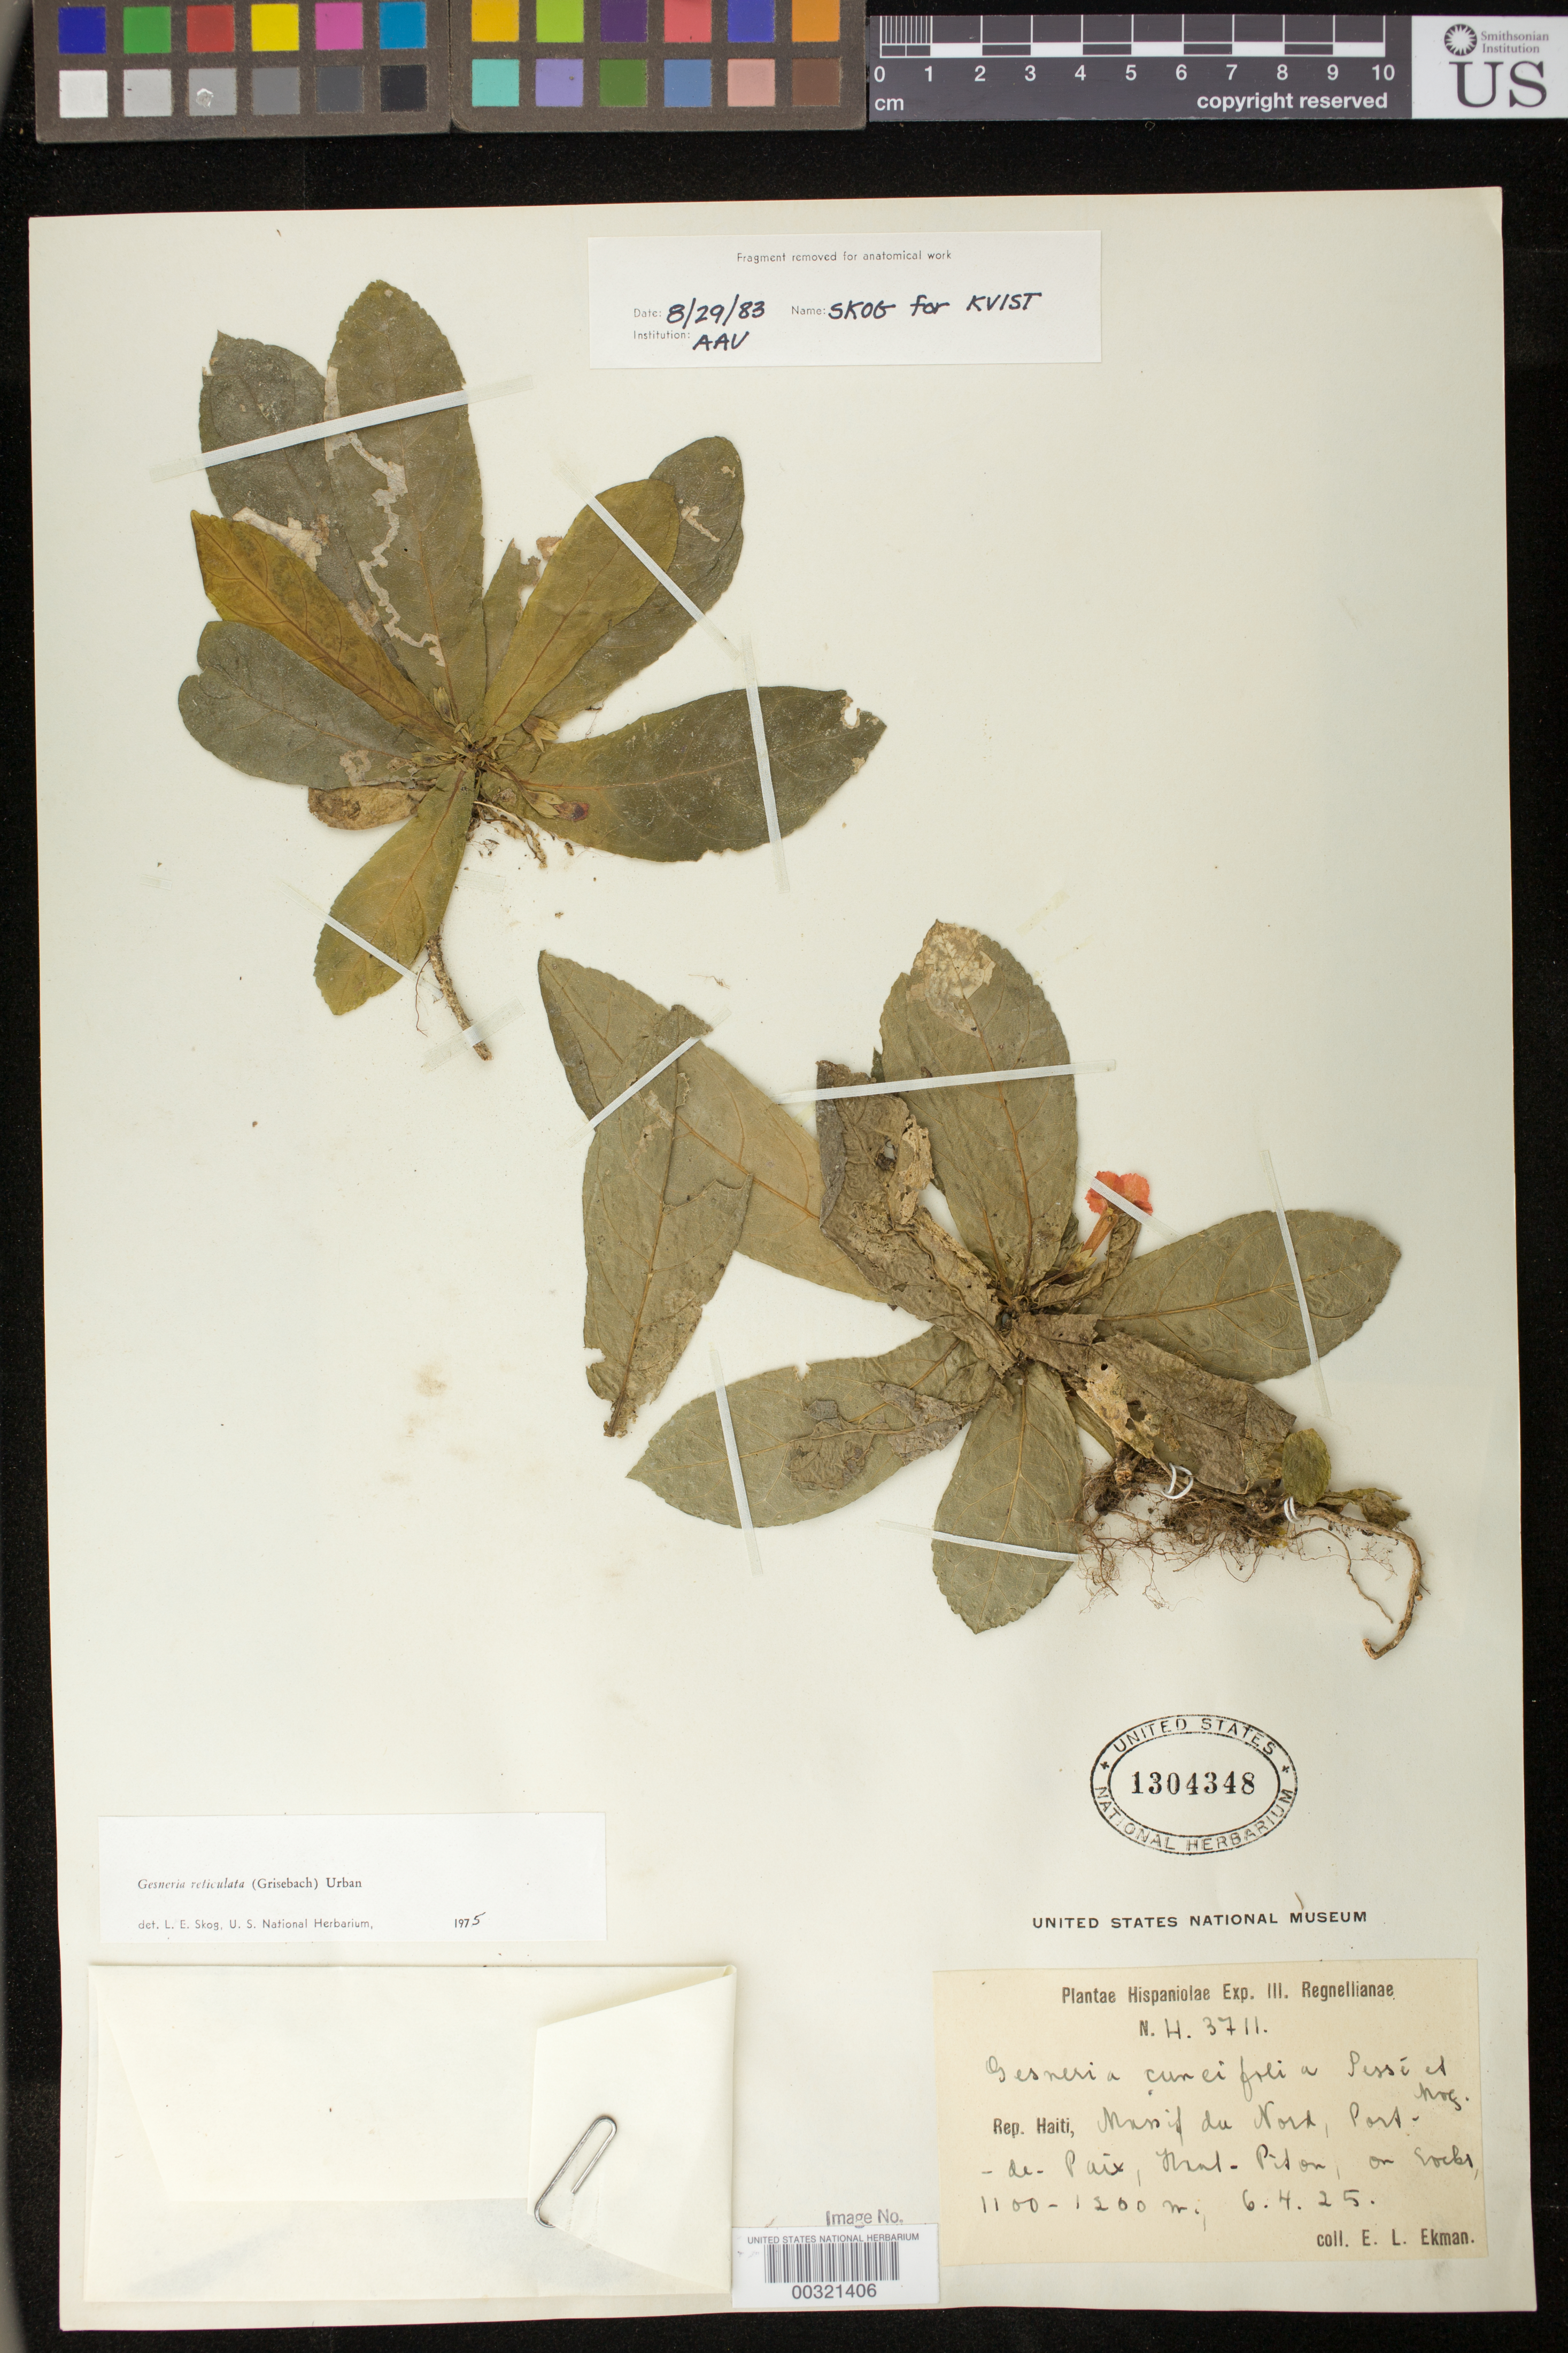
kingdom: Plantae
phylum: Tracheophyta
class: Magnoliopsida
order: Lamiales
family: Gesneriaceae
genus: Gesneria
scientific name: Gesneria reticulata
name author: (Griseb.) Urb.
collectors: E. L. Ekman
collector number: H 3711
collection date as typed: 06 Apr 1925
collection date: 1925-04-06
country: Haiti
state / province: Nord-Ouest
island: Hispaniola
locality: Massif du Nord, Port-de-Paix, top of Mont-Piton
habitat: Forest on Eocene limestone, on stones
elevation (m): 1100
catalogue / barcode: US 1304348